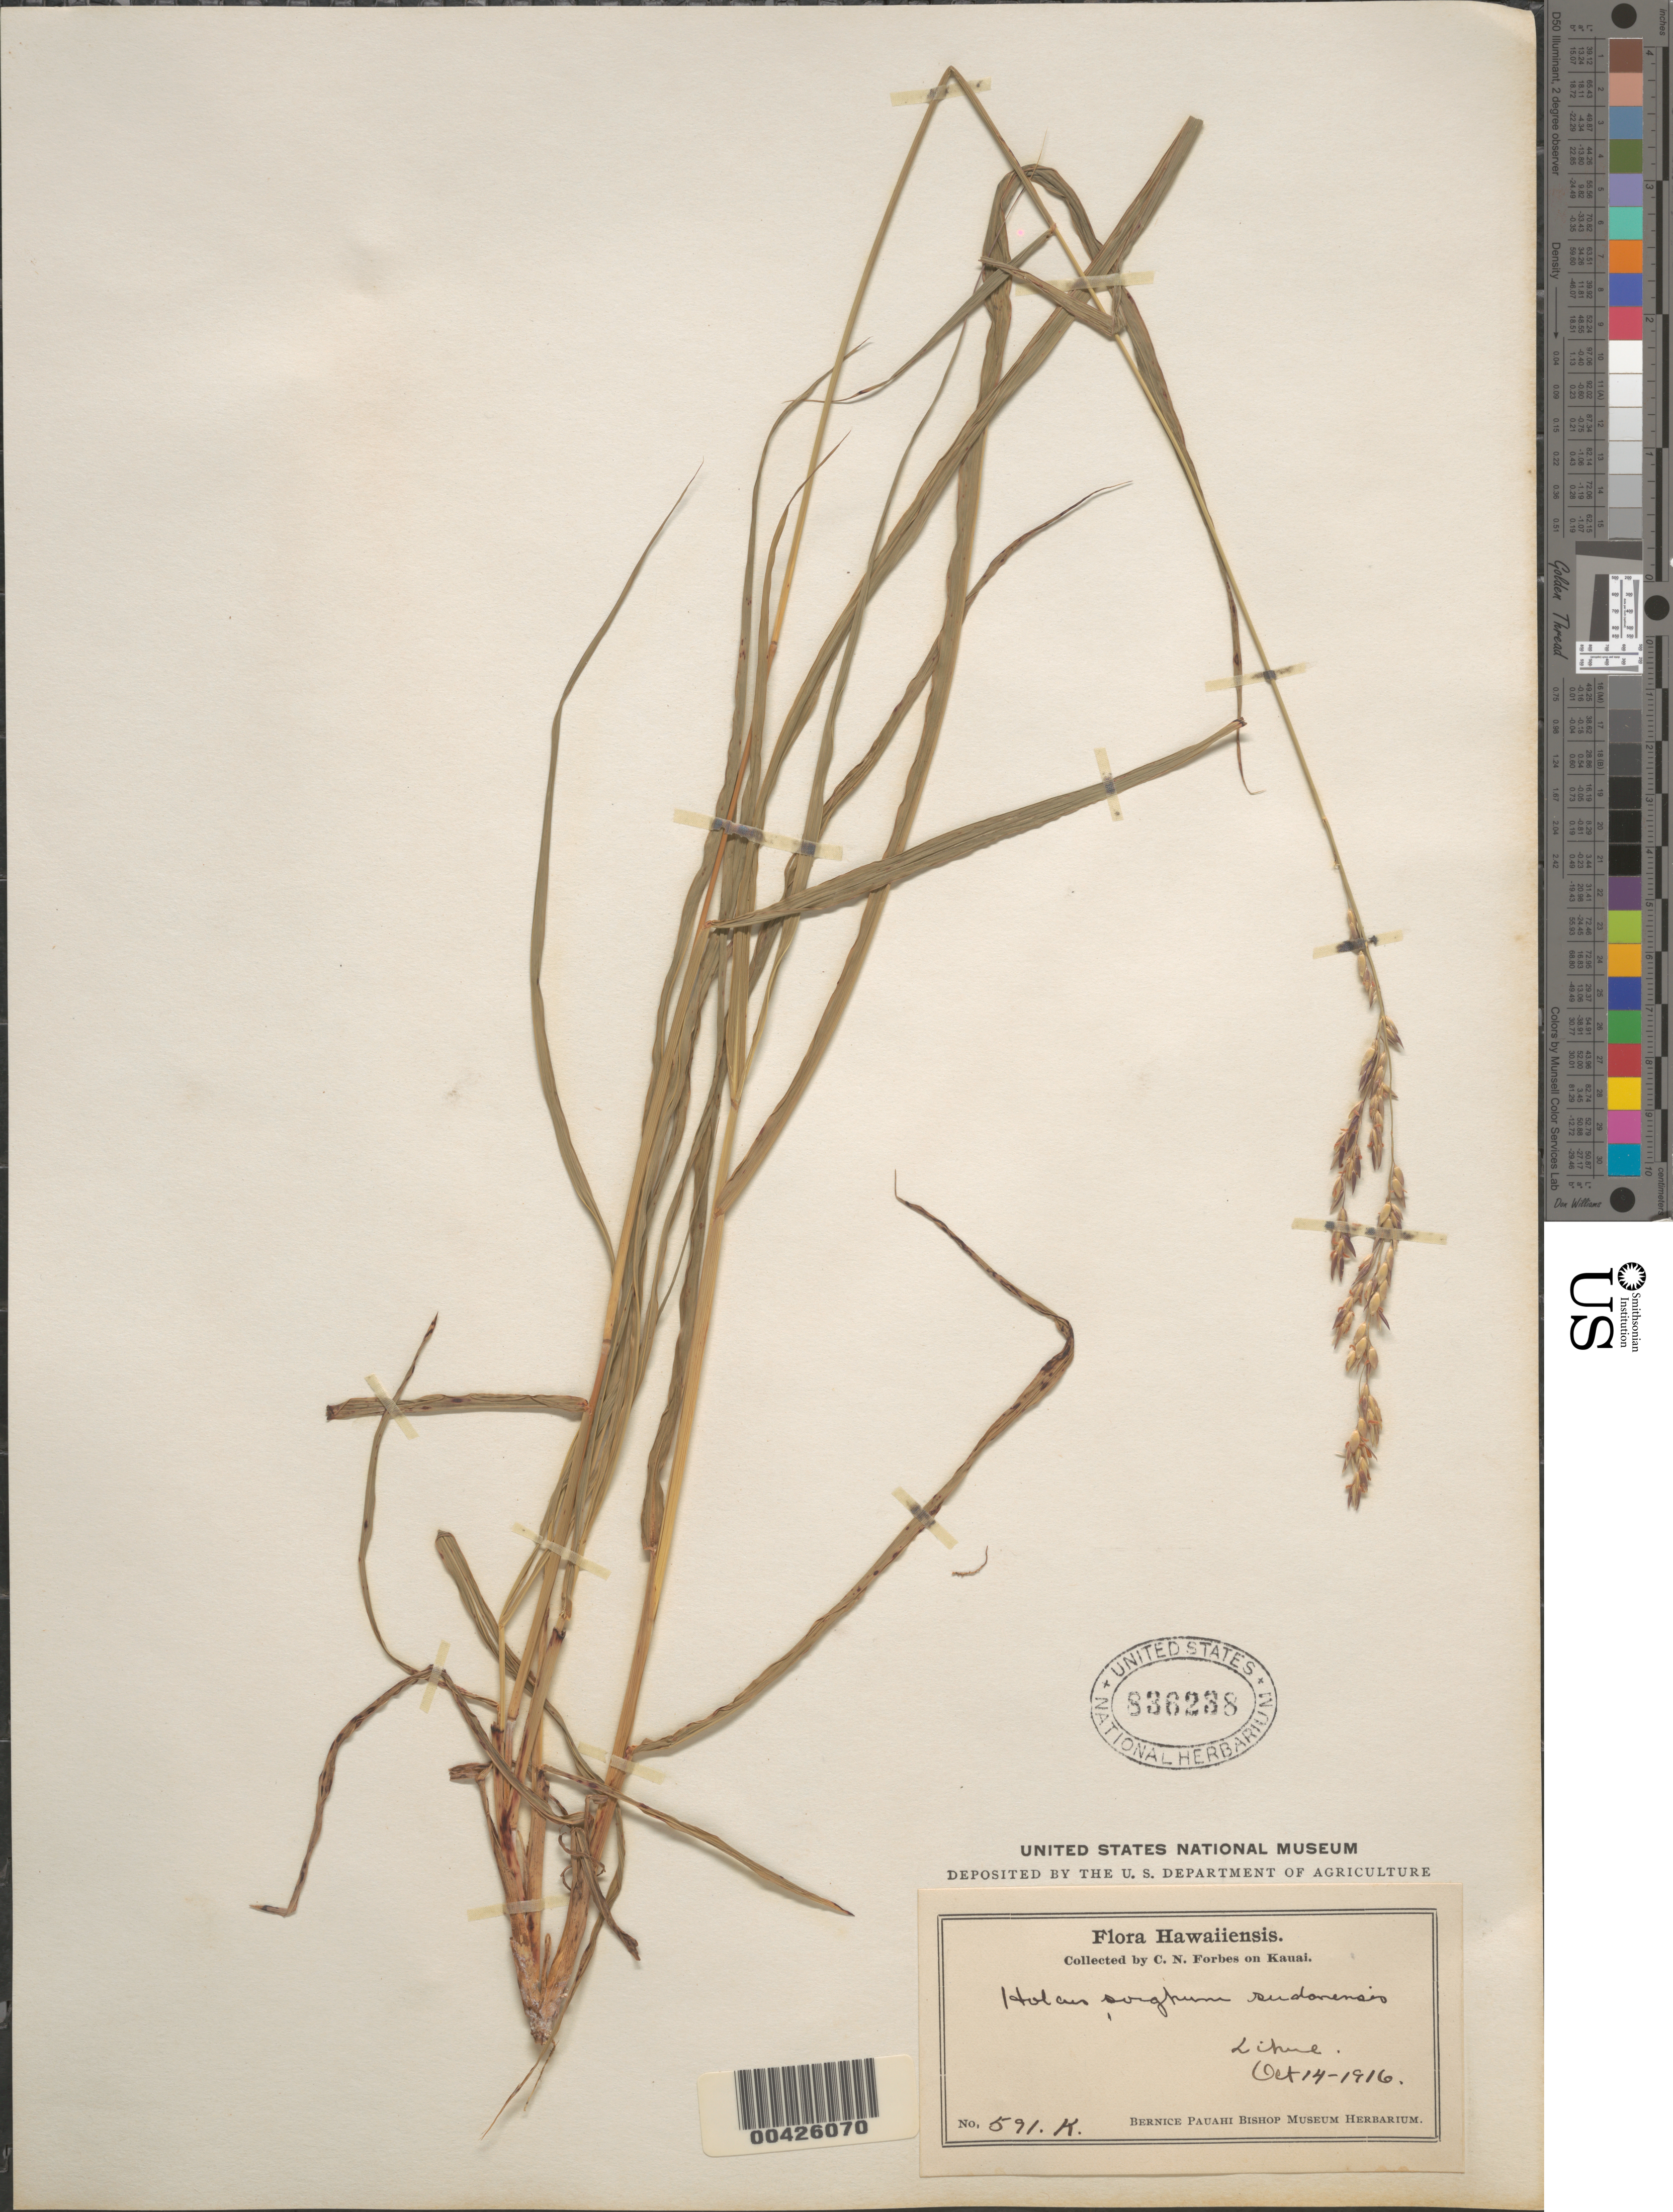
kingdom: Plantae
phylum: Tracheophyta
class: Liliopsida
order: Poales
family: Poaceae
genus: Sorghum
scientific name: Sorghum bicolor nothosubsp. drummondii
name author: (Nees ex Steud.) de Wet ex Davidse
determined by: Faccenda, K.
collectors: C. N. Forbes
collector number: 591.K.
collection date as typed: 14 Oct 1916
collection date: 1916-10-14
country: United States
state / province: Hawaii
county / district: Kauai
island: Kaua'i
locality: Lihue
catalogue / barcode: US 836238